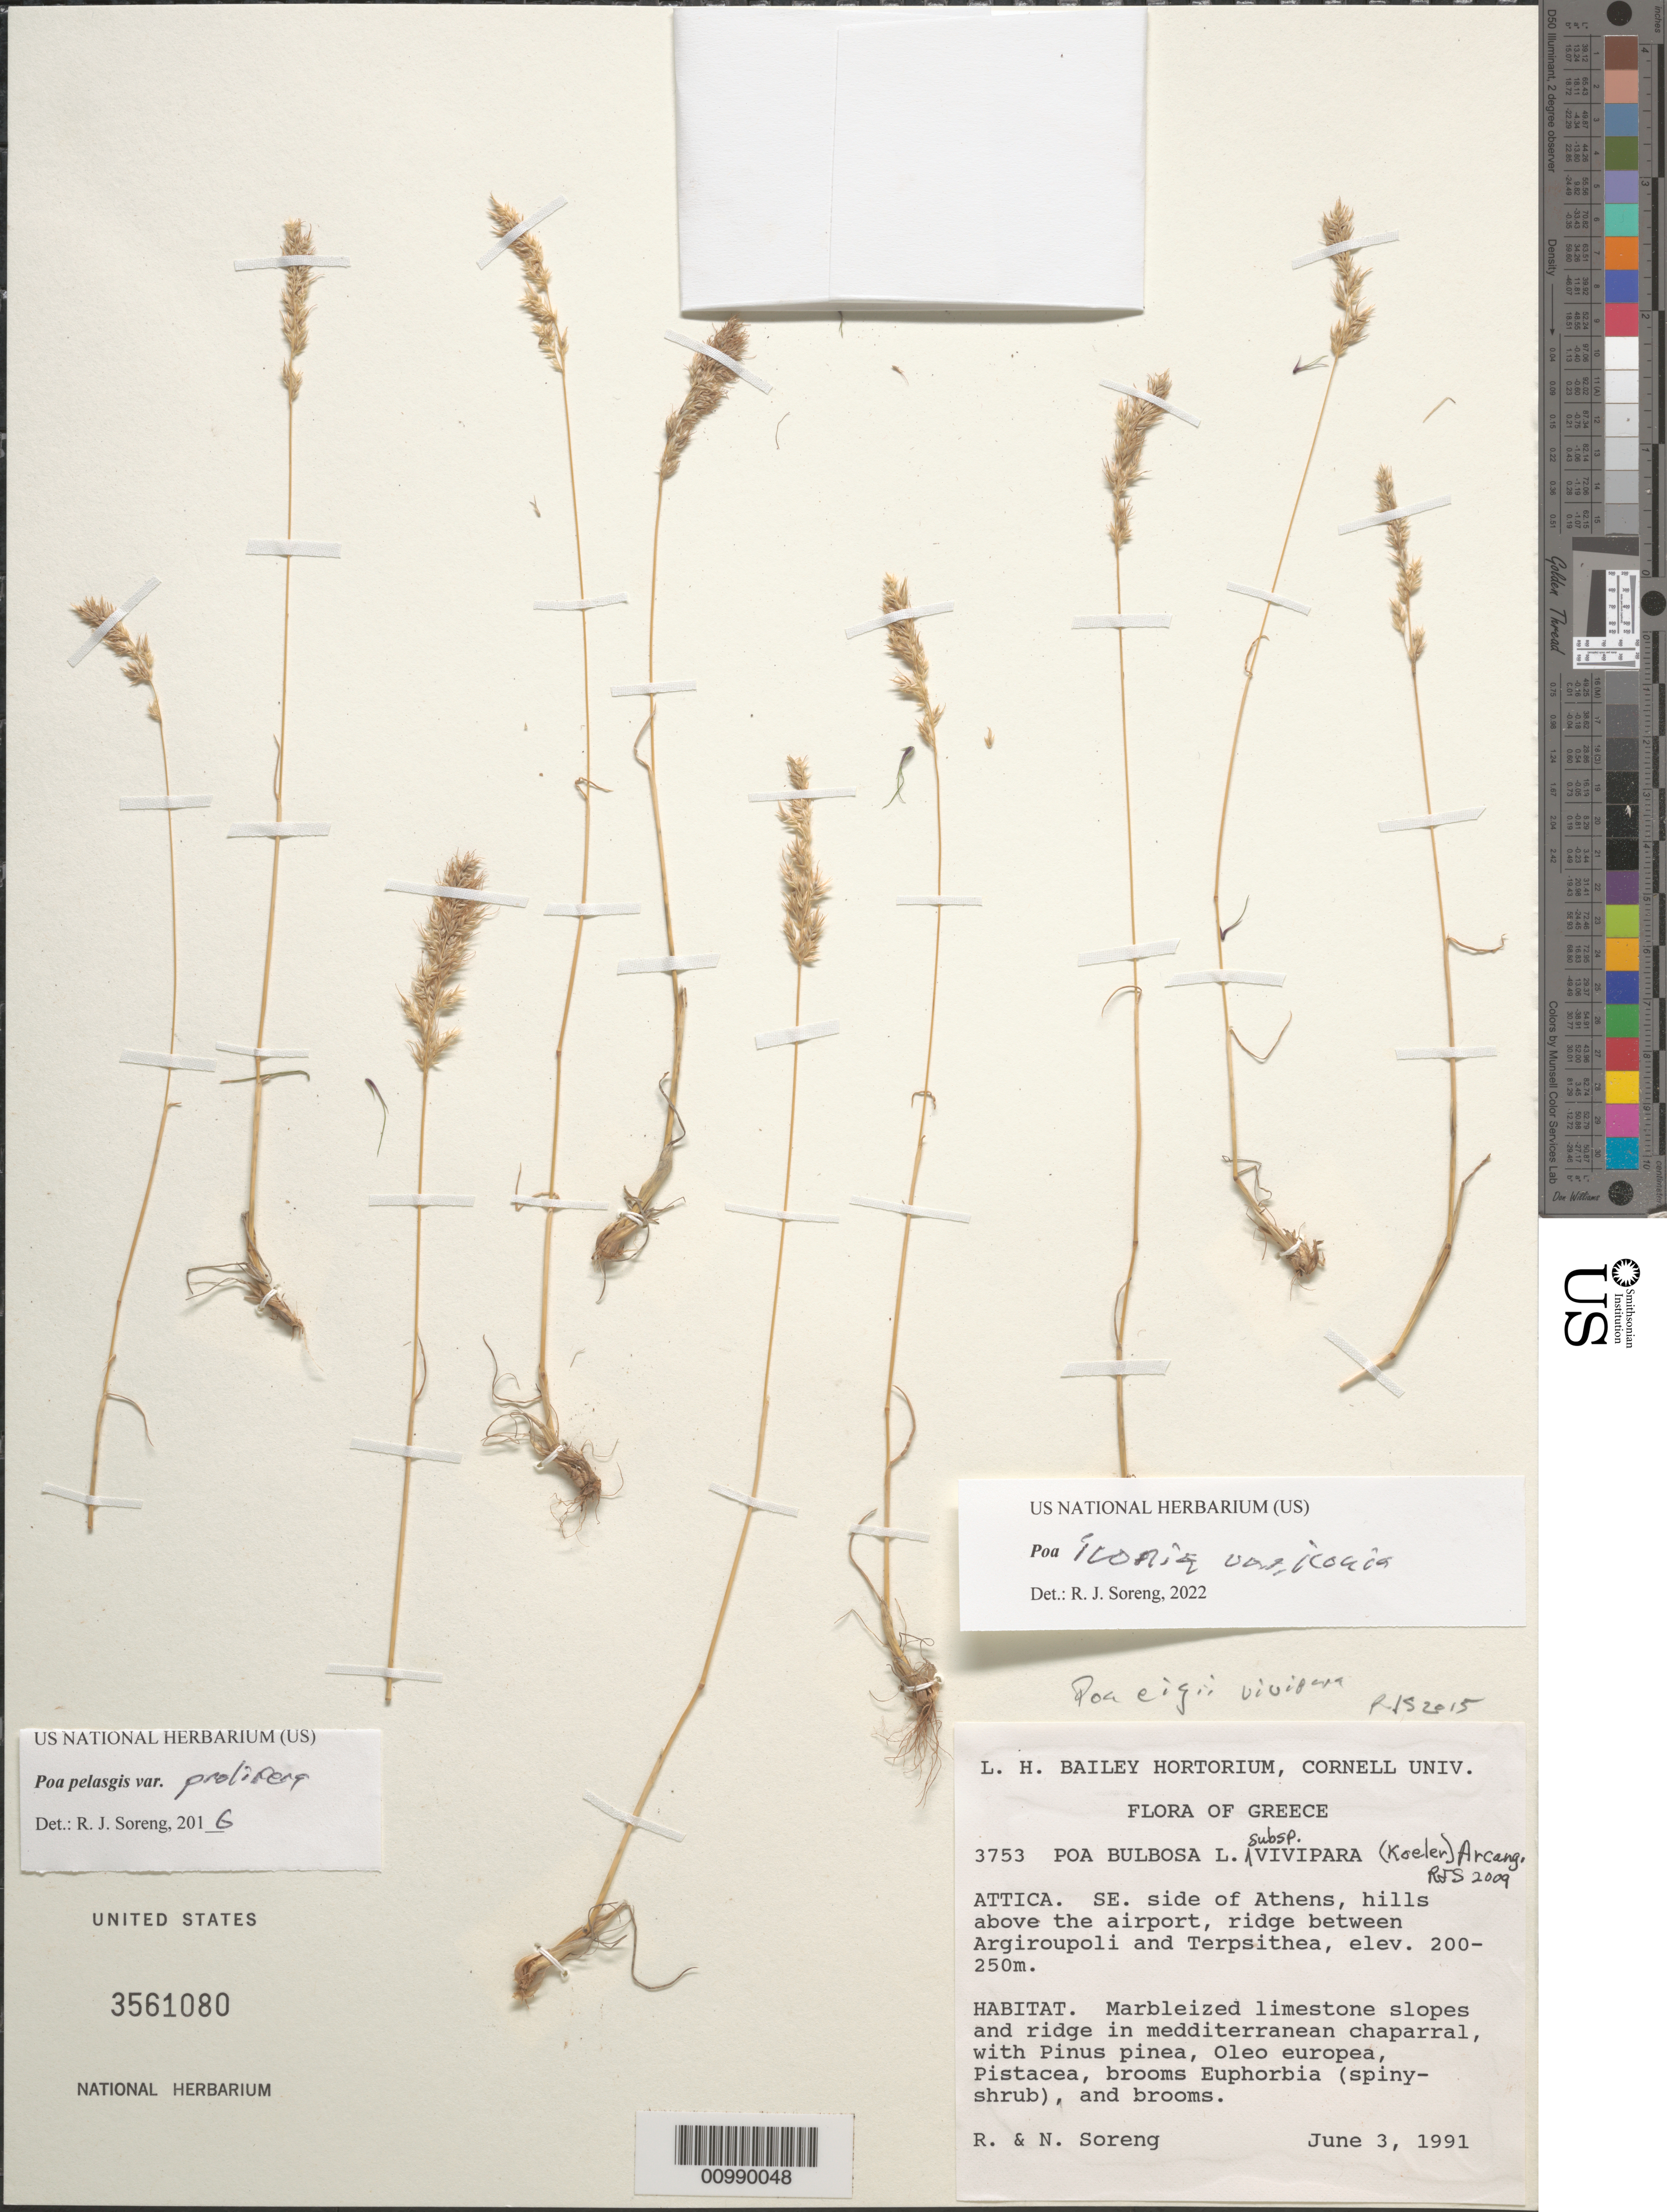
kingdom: Plantae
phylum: Tracheophyta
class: Liliopsida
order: Poales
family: Poaceae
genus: Poa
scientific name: Poa iconia var. iconia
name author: Azn.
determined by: Soreng, Robert J., Research Associate (BOT), Smithsonian Institution - National Museum of Natural History (UNITED STATES)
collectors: R. J. Soreng & N. L. Soreng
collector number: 3753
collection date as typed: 03 Jun 1991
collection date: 1991-06-03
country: Greece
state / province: Attica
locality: SE side of Athens, hills above the airport, ridge between Argiroupoli and Terpsithea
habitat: Marblized limestone slopes and ridge in chaparral, with Pinus pinea, Oleo europea, Pistacea, Euphorbia (spiny shb) & brooms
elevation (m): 200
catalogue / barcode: US 3561080